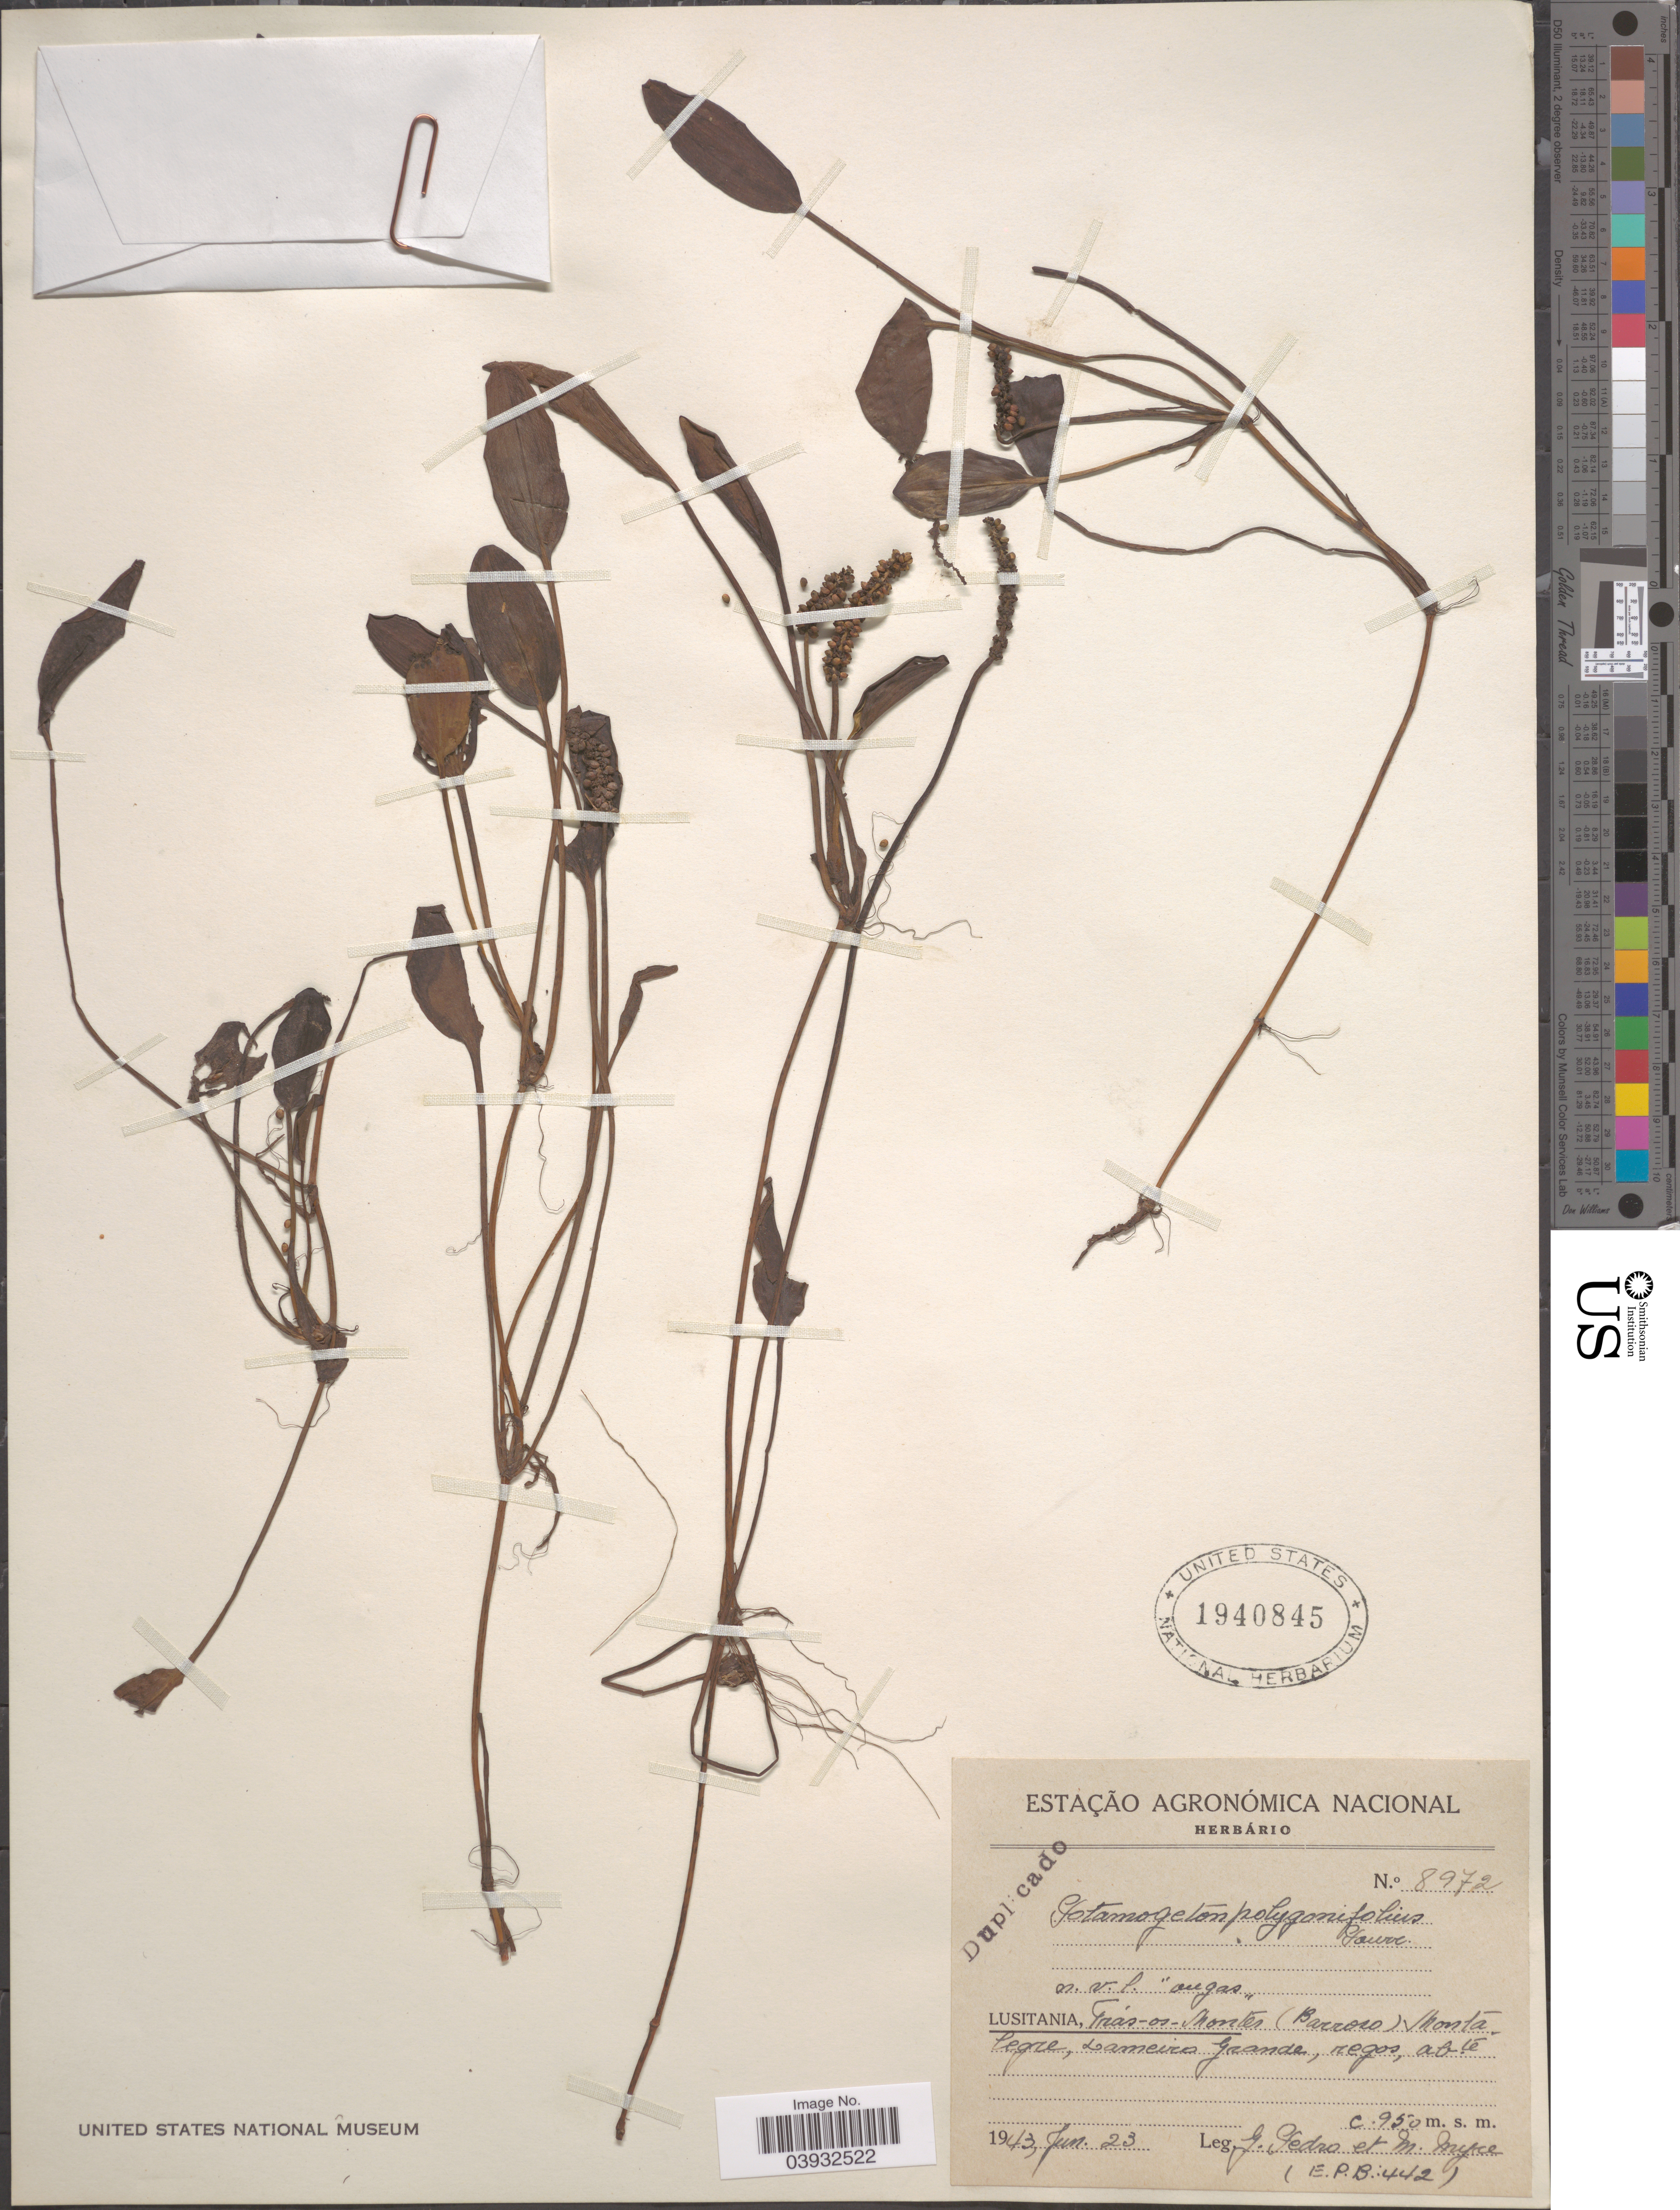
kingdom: Plantae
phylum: Tracheophyta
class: Liliopsida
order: Alismatales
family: Potamogetonaceae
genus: Potamogeton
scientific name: Potamogeton polygonifolius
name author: Pourr.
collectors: G. Pedro & Myre, M.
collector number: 8972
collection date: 1943-06-23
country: Portugal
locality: Lusitania, Trás-os-Montes (Barroso) Monta legre, Lameiro Grande, regos, abte.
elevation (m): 950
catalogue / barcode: US 1940845